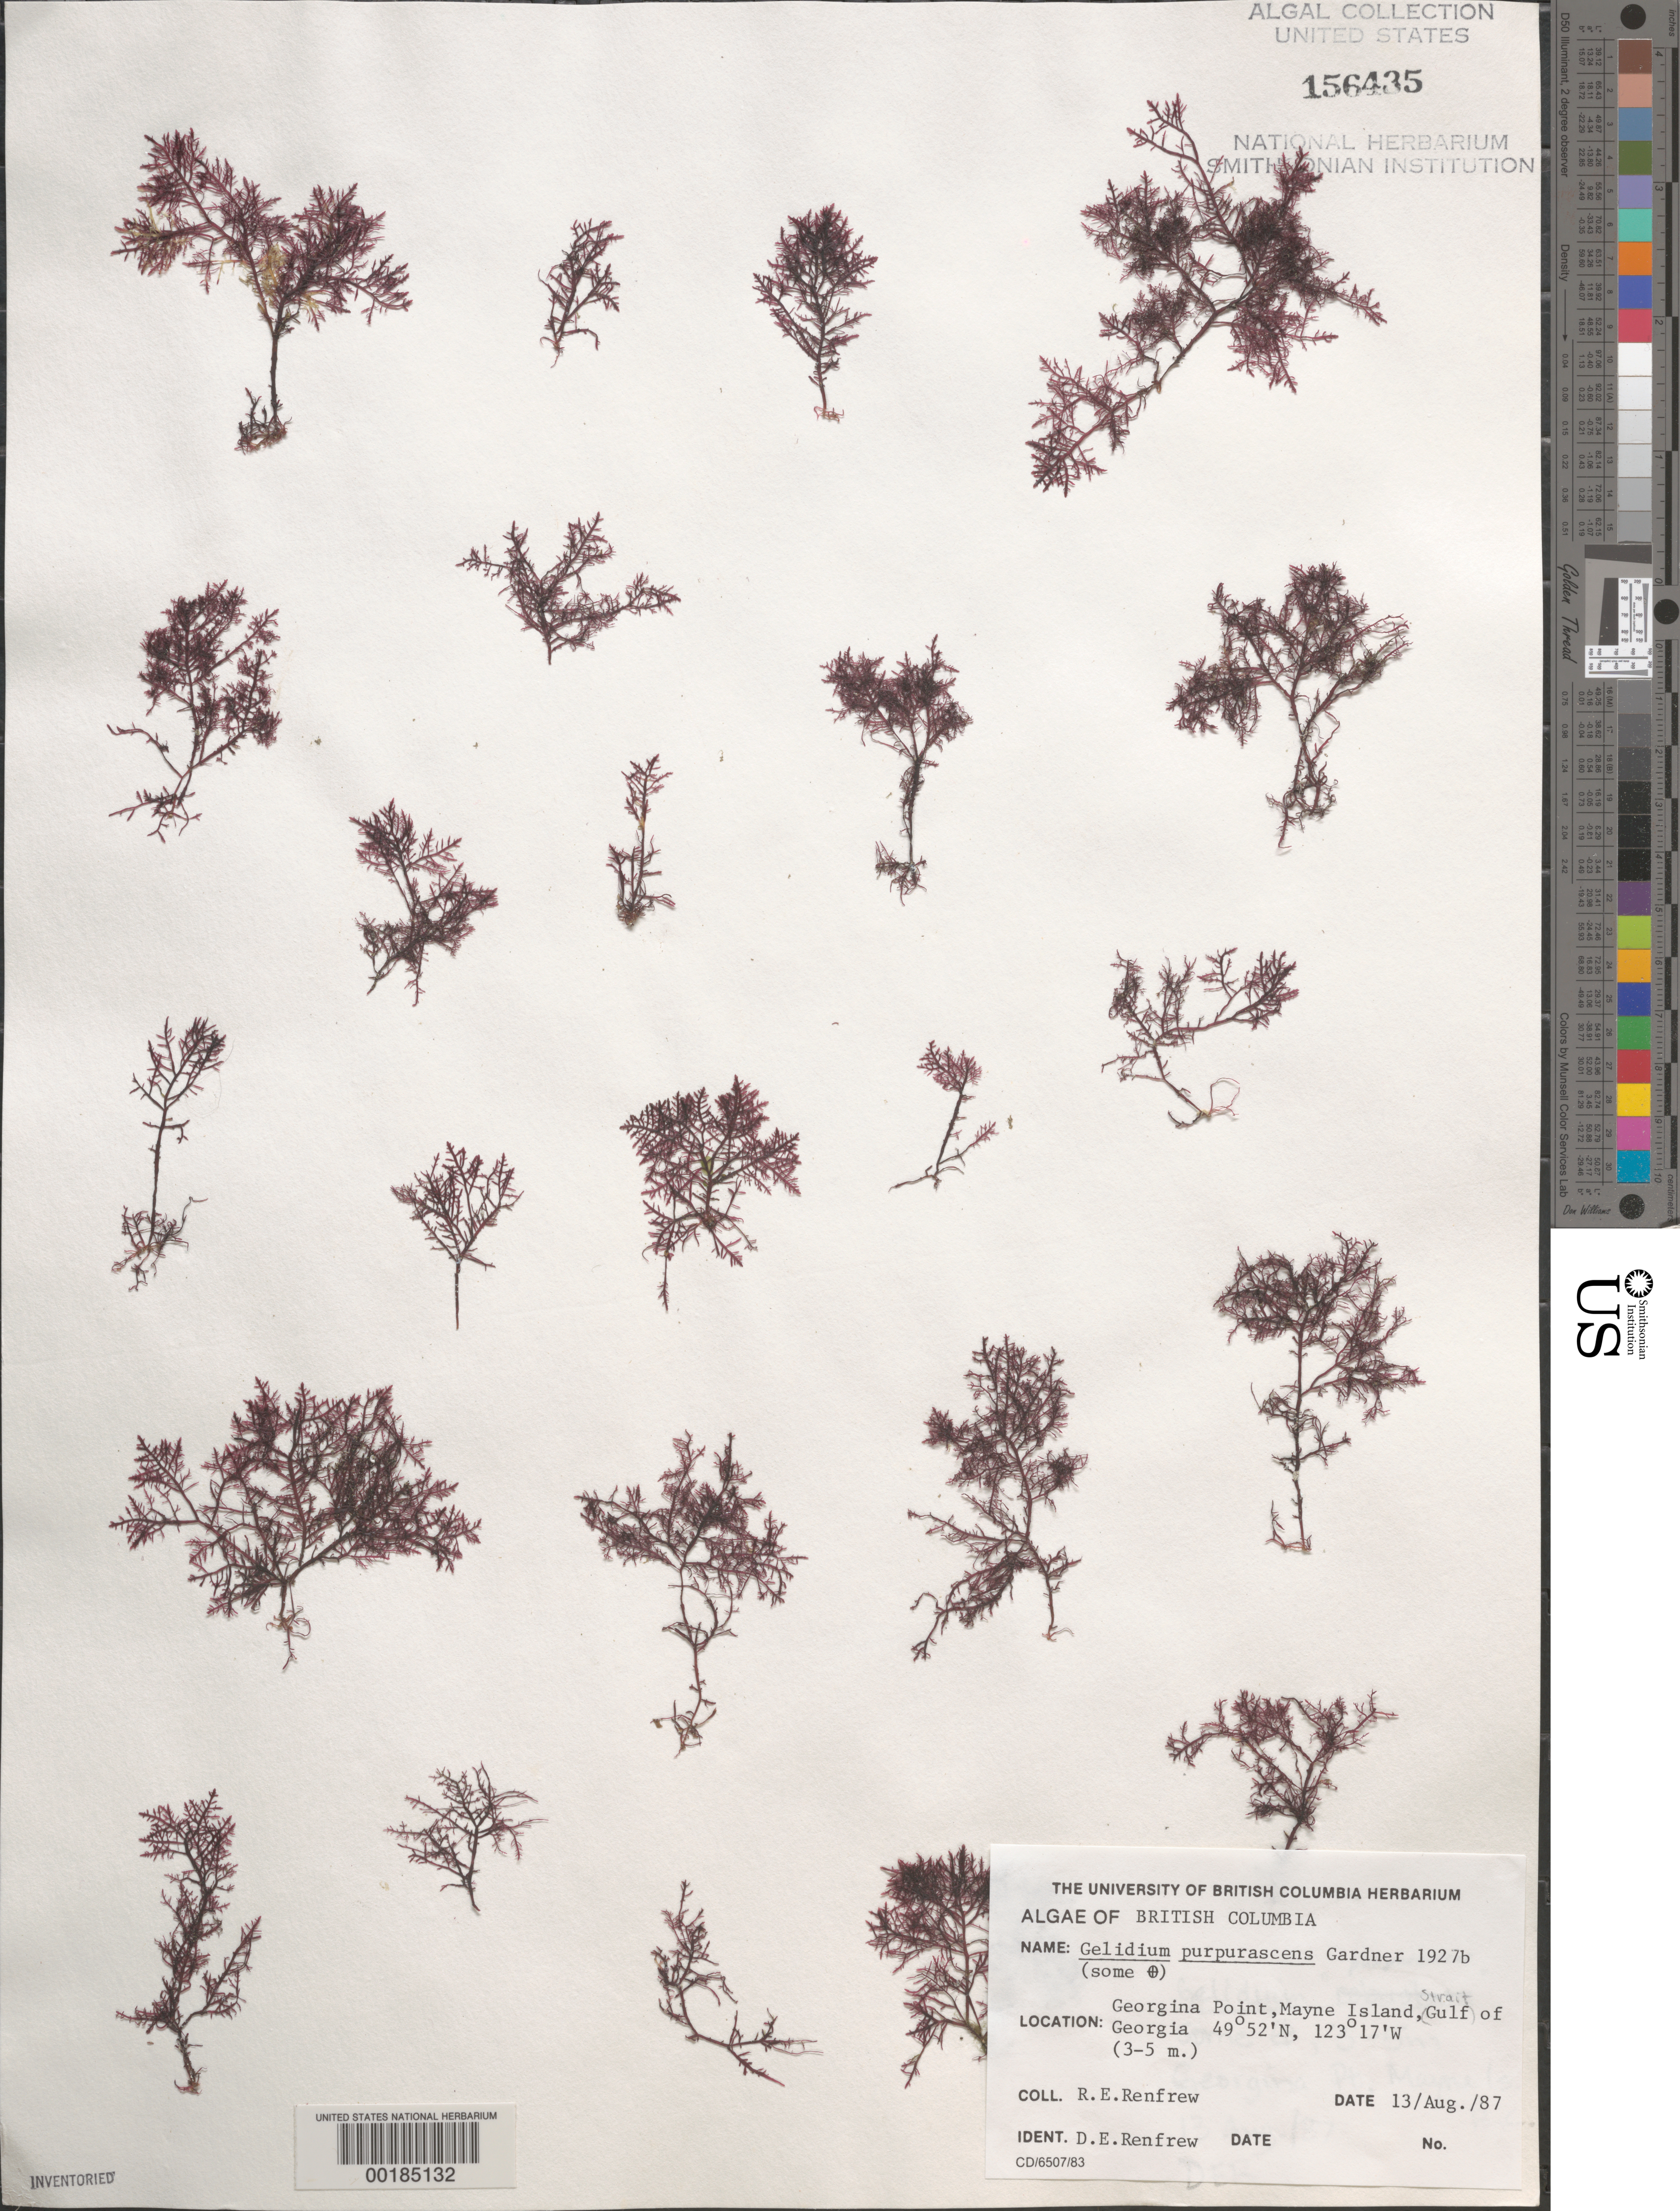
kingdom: Plantae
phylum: Rhodophyta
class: Florideophyceae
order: Gelidiales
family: Gelidiaceae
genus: Gelidium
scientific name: Gelidium purpurascens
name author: N.L. Gardner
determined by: Renfrew, D. E.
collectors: D. Renfrew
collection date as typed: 13 Aug 1987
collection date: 1987-08-13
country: Canada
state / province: British Columbia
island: Mayne Island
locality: Georgina Point, Strait of Georgia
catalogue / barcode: US 156435